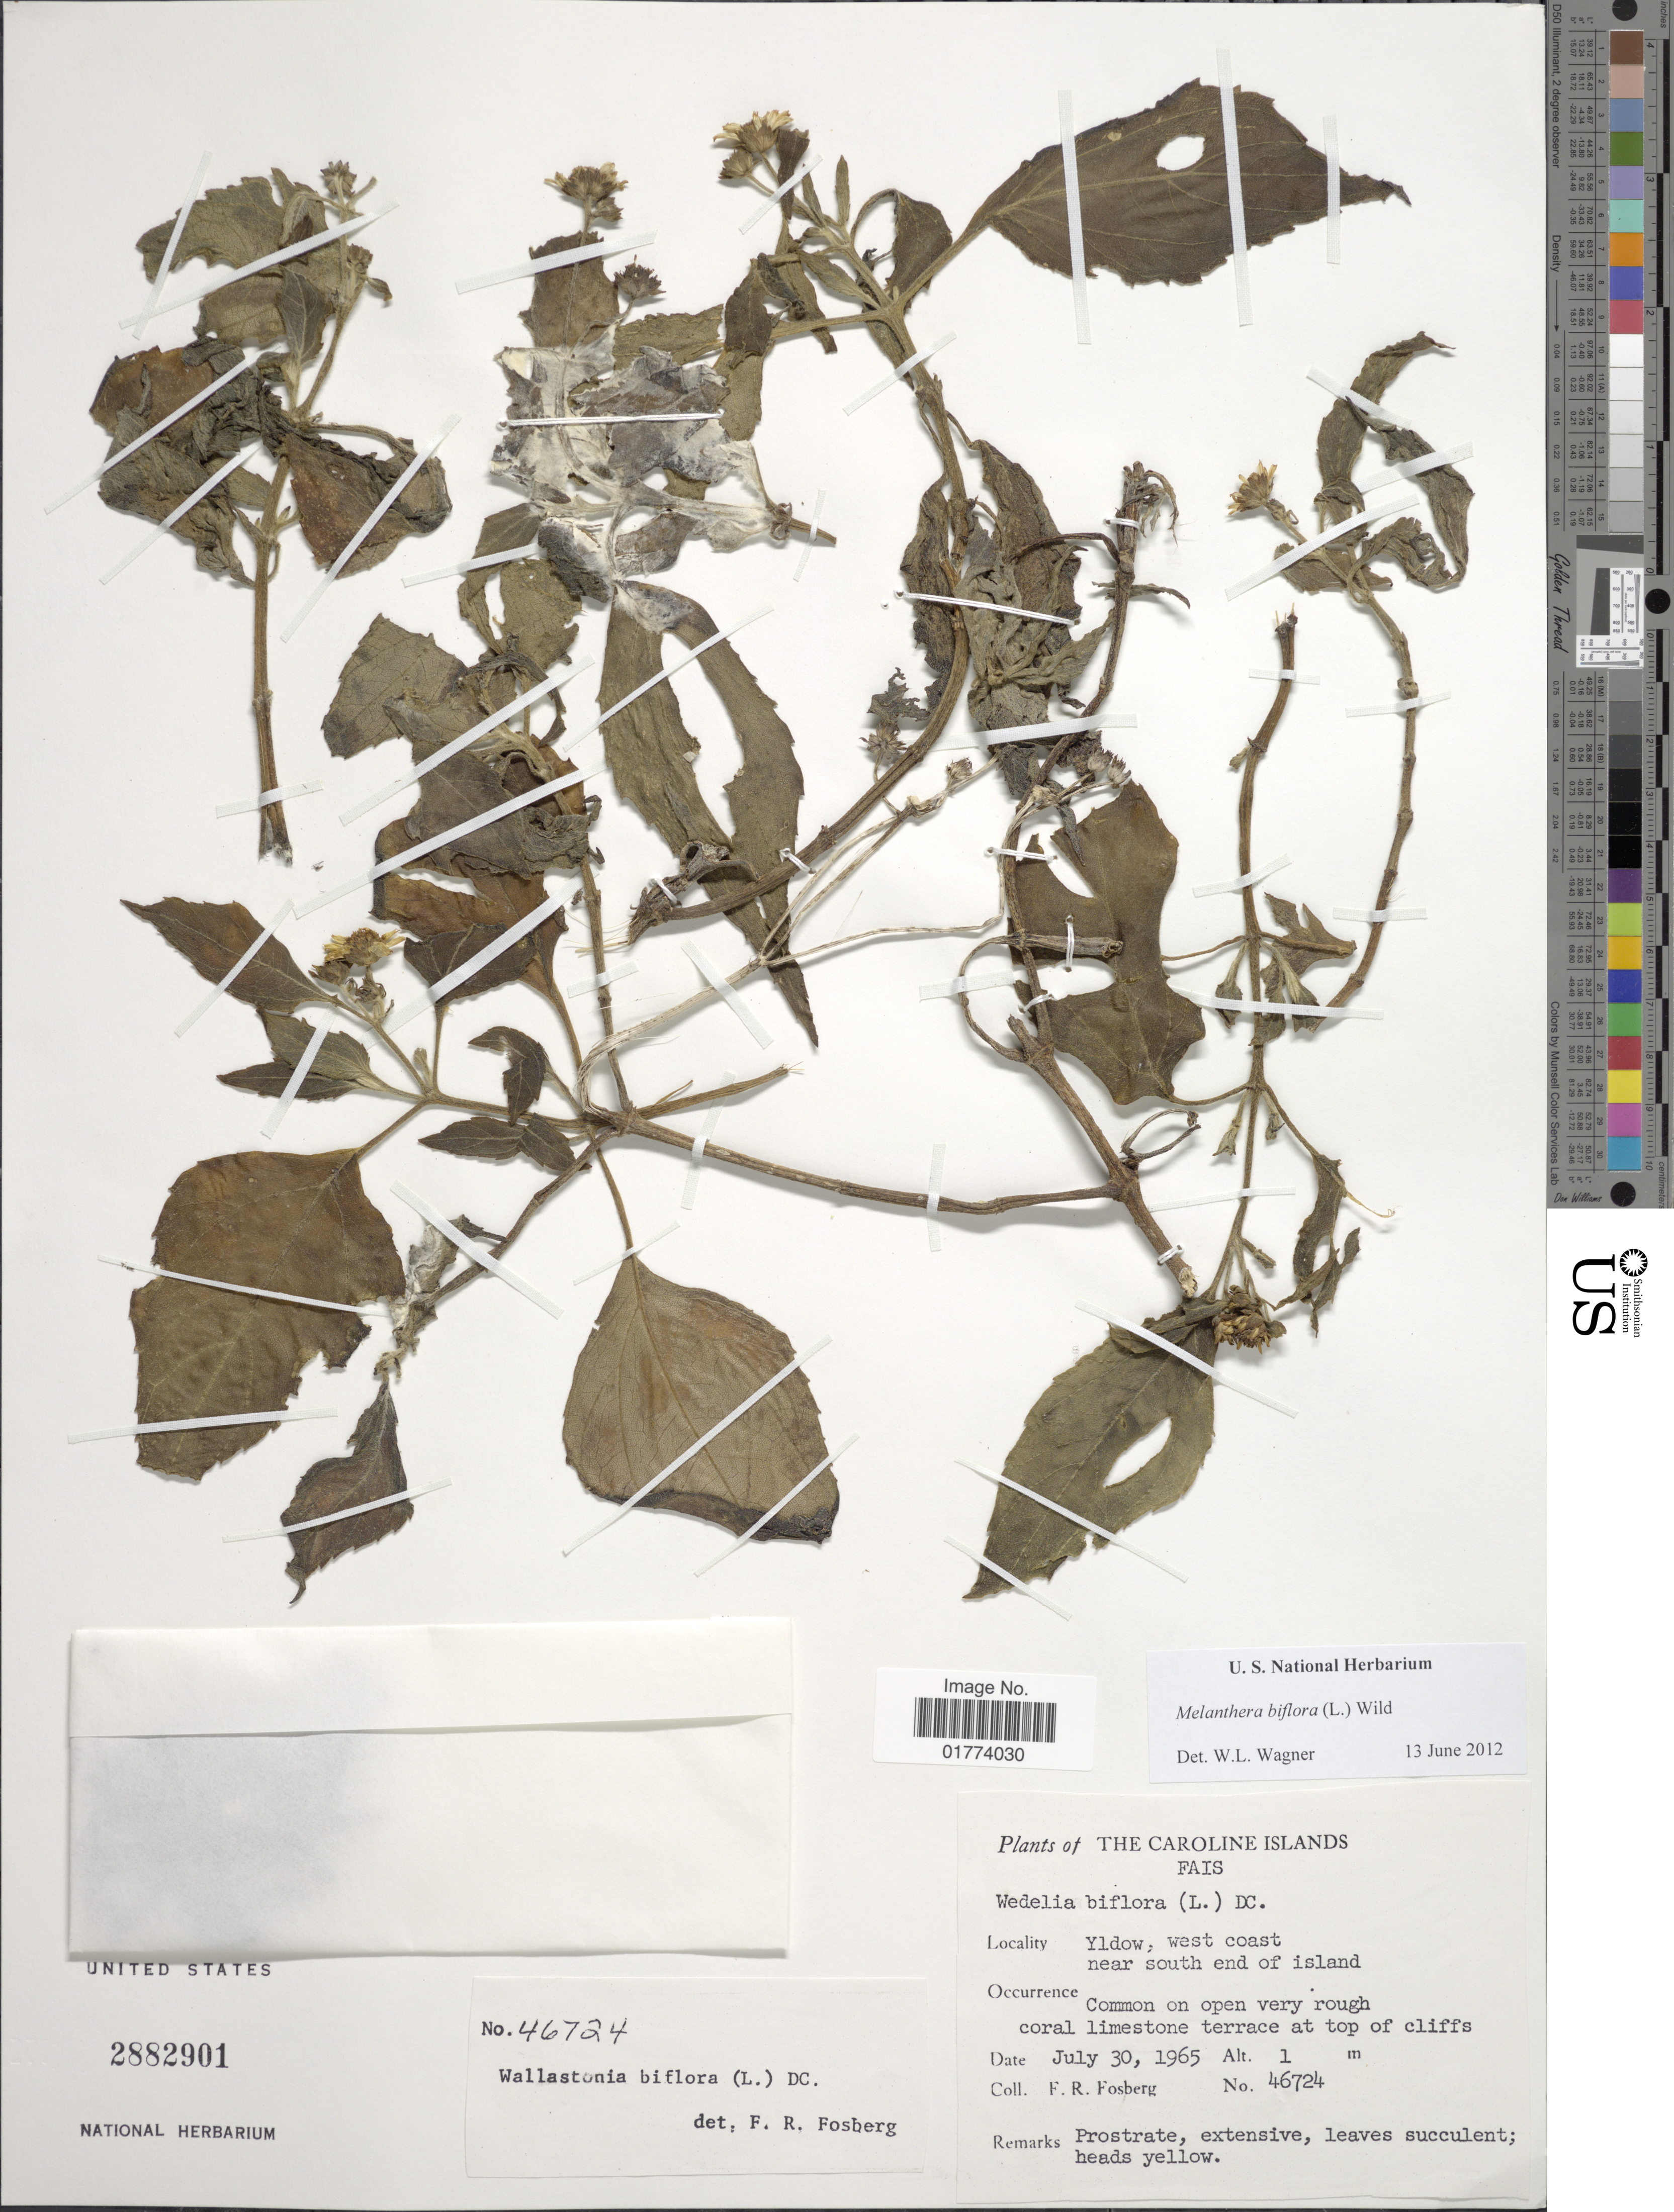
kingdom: Plantae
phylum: Tracheophyta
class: Magnoliopsida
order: Asterales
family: Asteraceae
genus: Wollastonia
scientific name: Wollastonia biflora var. biflora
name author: (L.) DC.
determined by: Wagner, W. L., (BOT), Smithsonian Institution - National Museum of Natural History (UNITED STATES)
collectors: F. R. Fosberg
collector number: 46724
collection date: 1965-07-30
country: Micronesia, Federated States of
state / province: Yap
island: Fais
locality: Caroline Islands, Fais, Yldow, west coast near south end of island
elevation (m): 1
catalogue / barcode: US 2882901